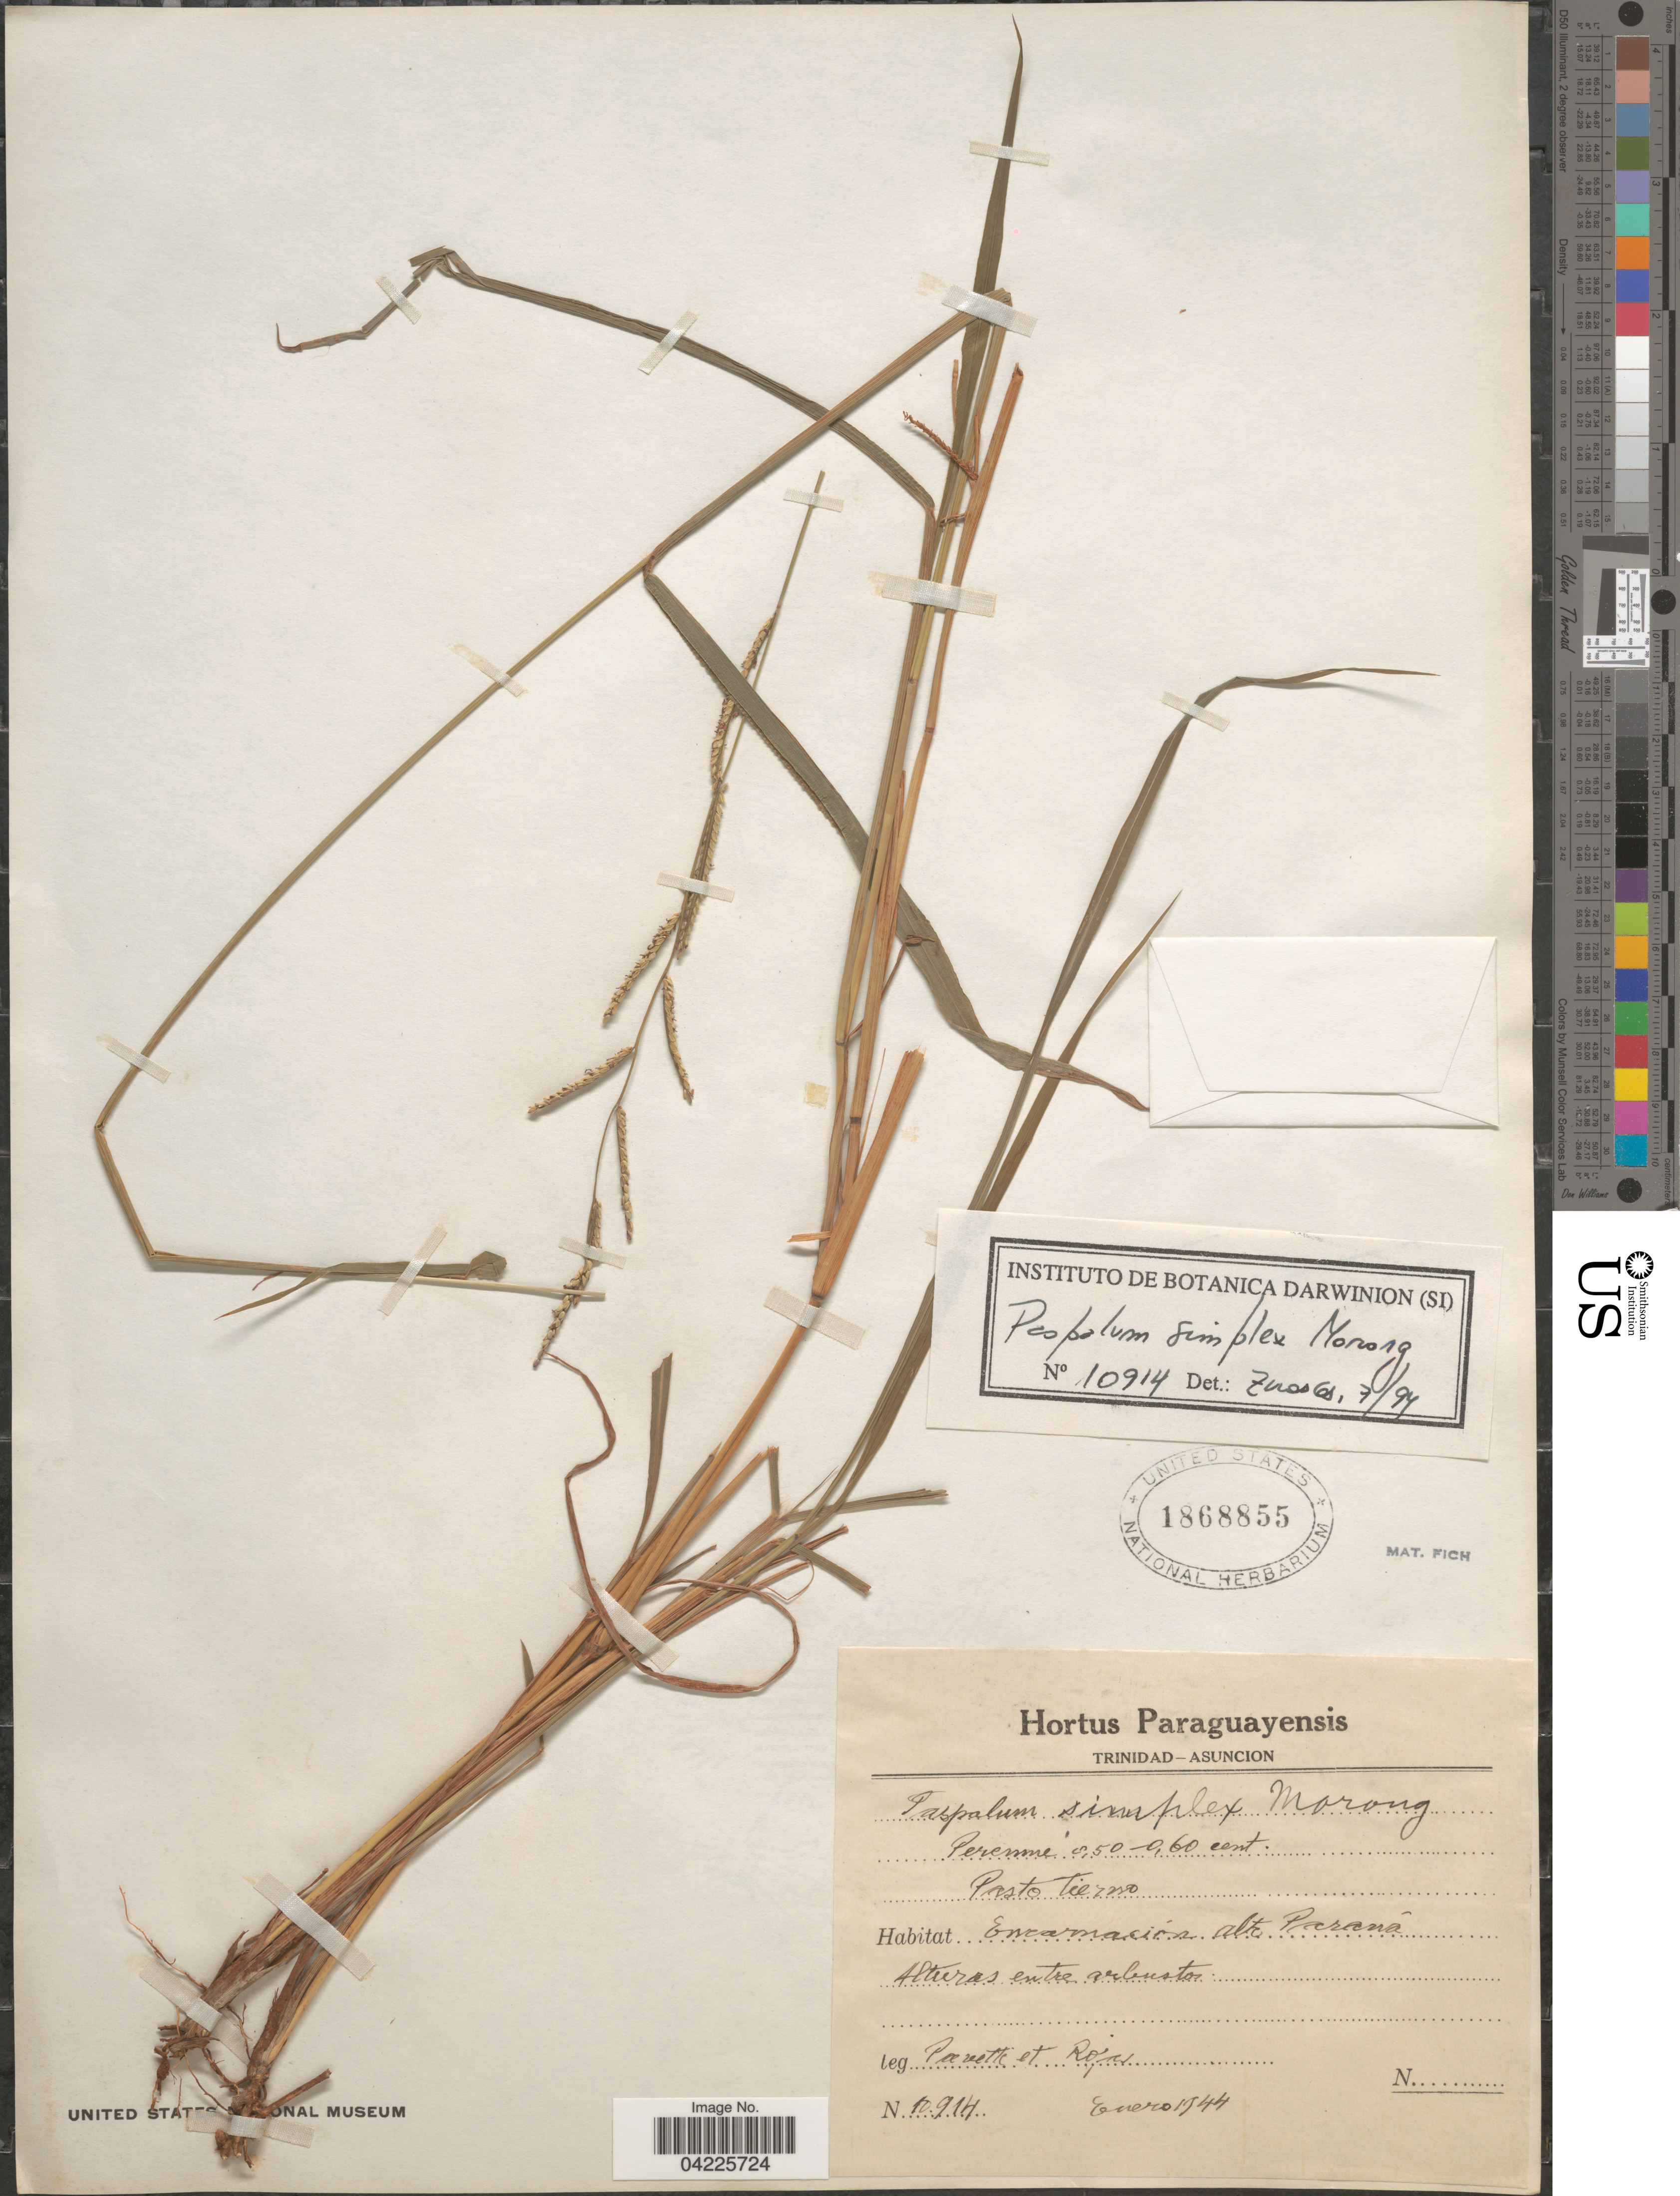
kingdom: Plantae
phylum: Tracheophyta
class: Liliopsida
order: Poales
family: Poaceae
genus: Paspalum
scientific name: Paspalum simplex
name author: Morong in Morong & Britton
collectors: -. Pavetti & Rojas, --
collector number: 10914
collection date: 1944-01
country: Paraguay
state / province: Alto Parana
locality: Encarnación alto Paraná.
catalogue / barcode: US 1868855